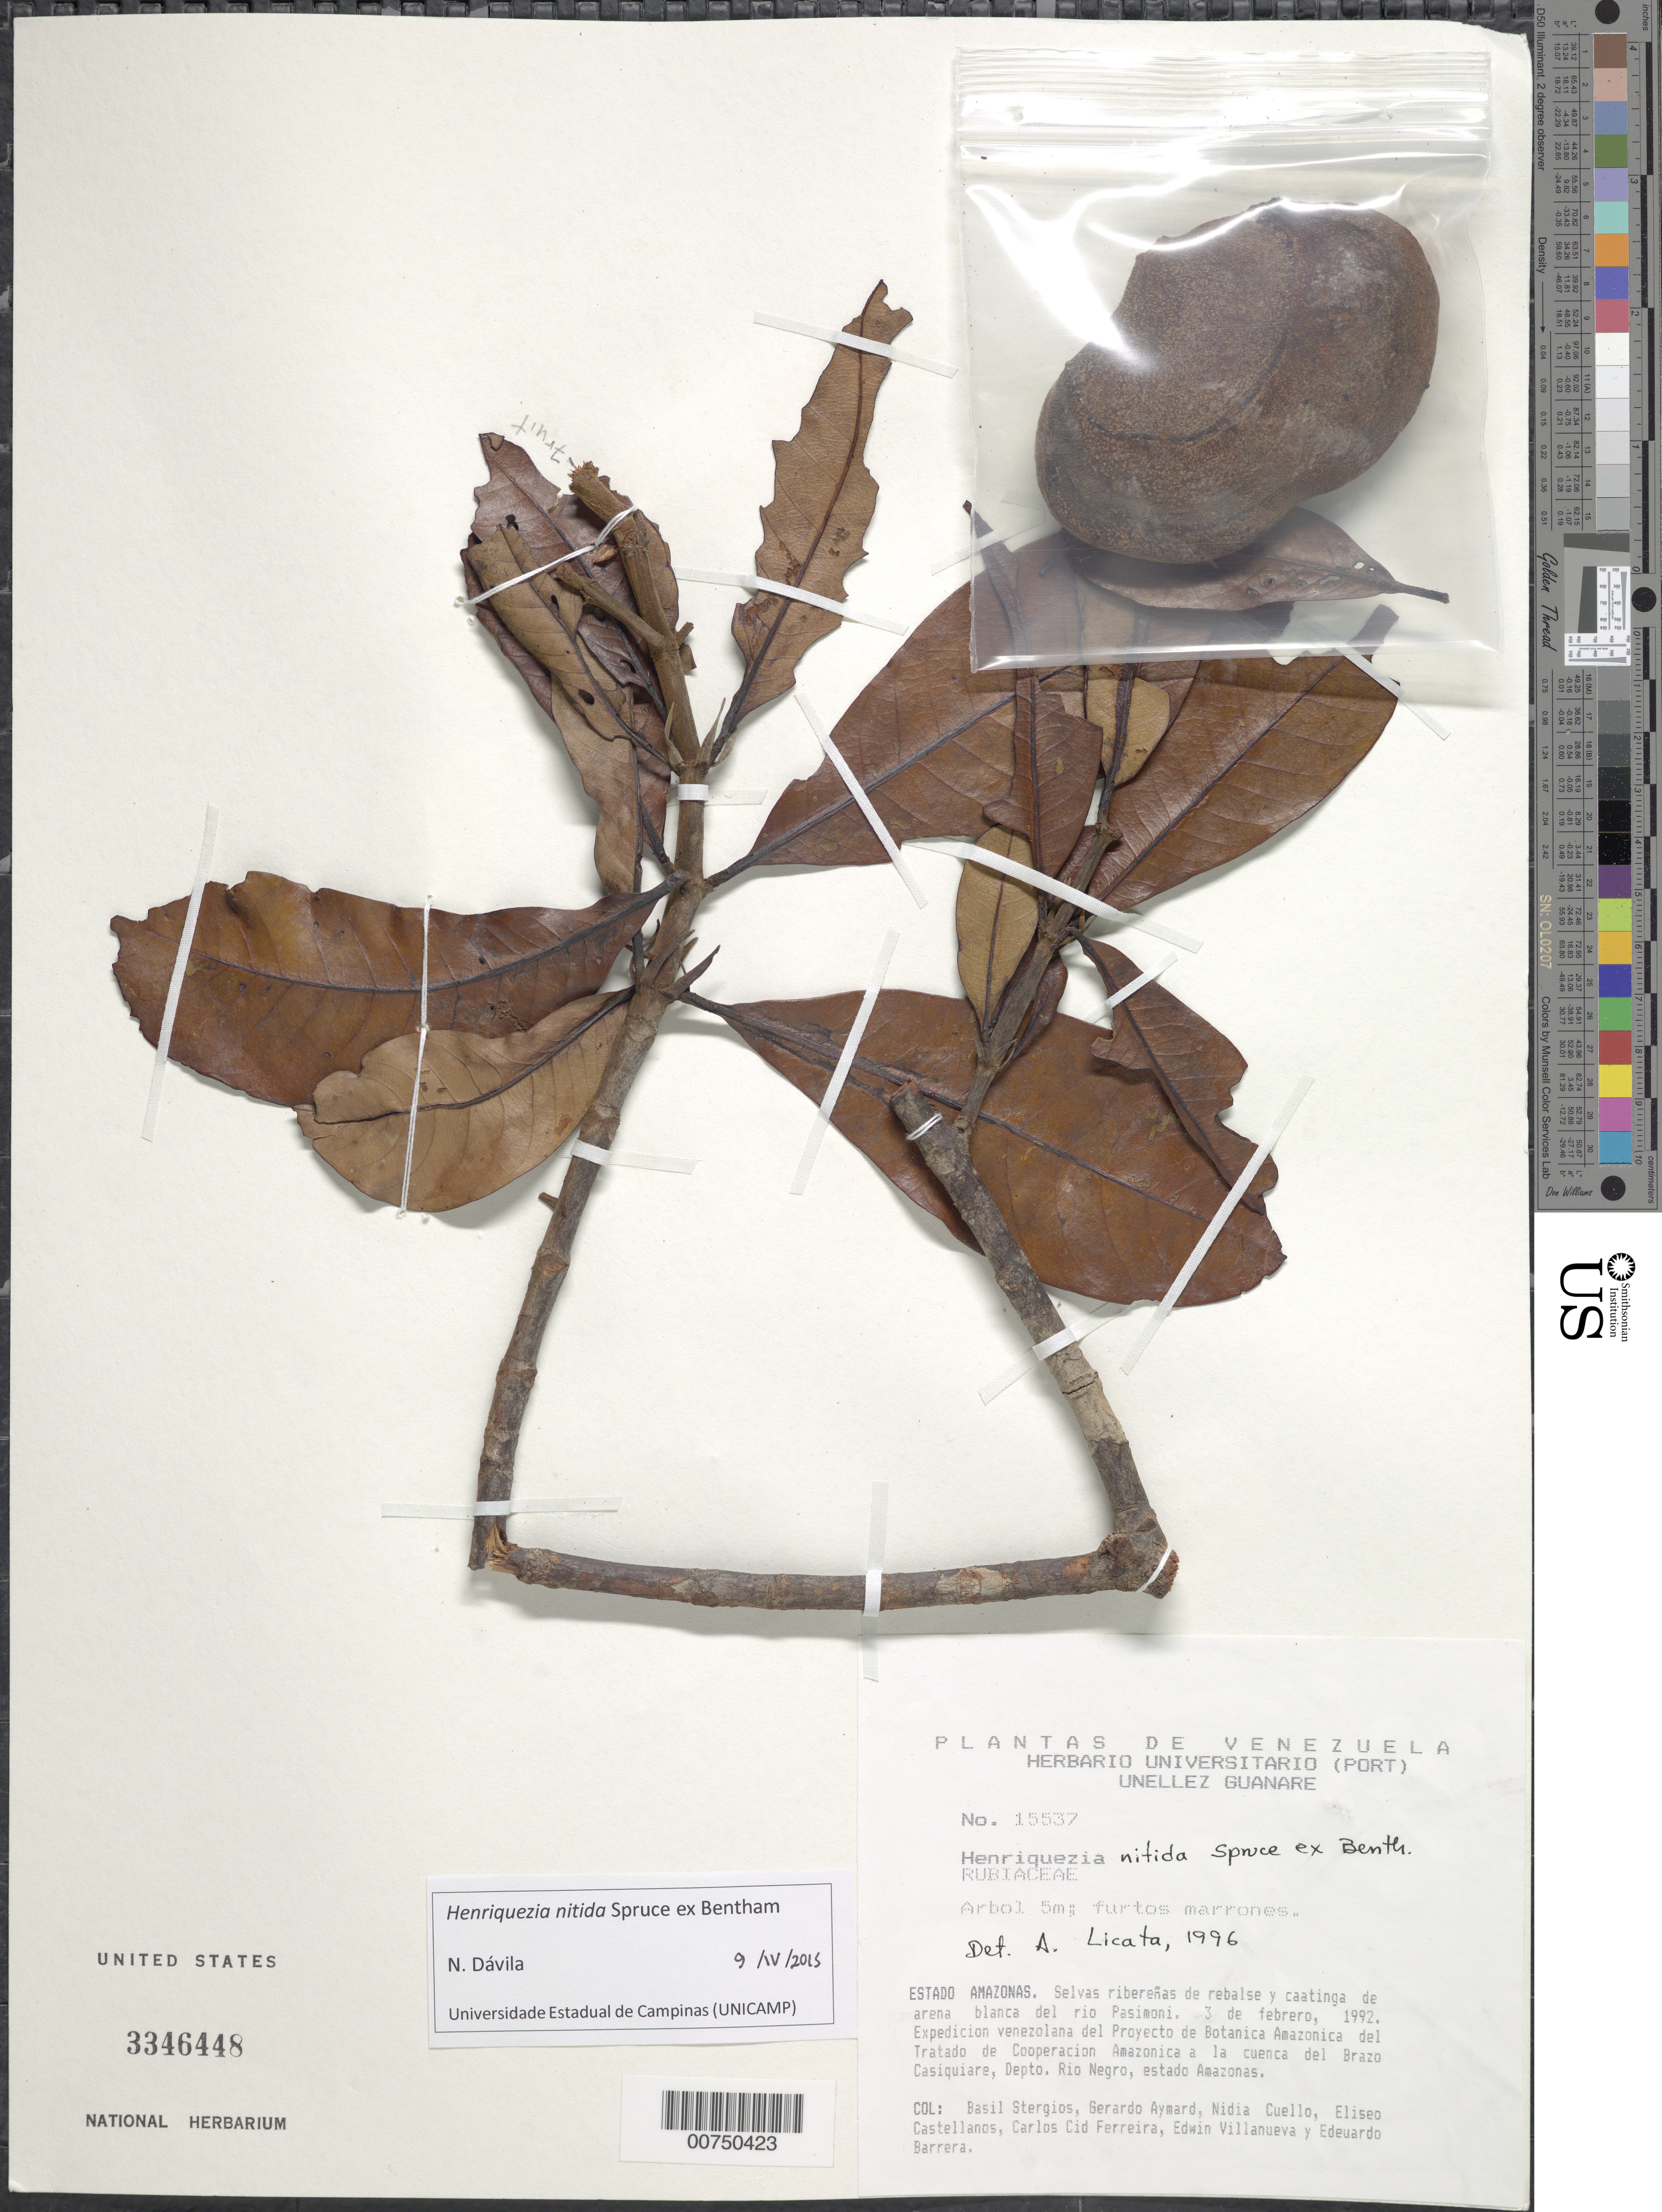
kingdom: Plantae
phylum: Tracheophyta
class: Magnoliopsida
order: Gentianales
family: Rubiaceae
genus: Henriquezia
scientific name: Henriquezia nitida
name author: Spruce ex Benth.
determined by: Licata, A., (PORT), Univ. Nac. Exp. de los Llanos Ezequiel Zamora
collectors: B. G. Stergios, G. A. Aymard, N. L. Cuello, E. Castellanos, C. A. Cid Ferreira, E. Villanueva & E. Barrera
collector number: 15537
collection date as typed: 3-Feb-92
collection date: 1992-02-03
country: Venezuela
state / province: Amazonas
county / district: Río Negro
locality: Río Pasimoni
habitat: Selvas riberenas de rebalse y caatinga de arena blanca del río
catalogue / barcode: US 3346448